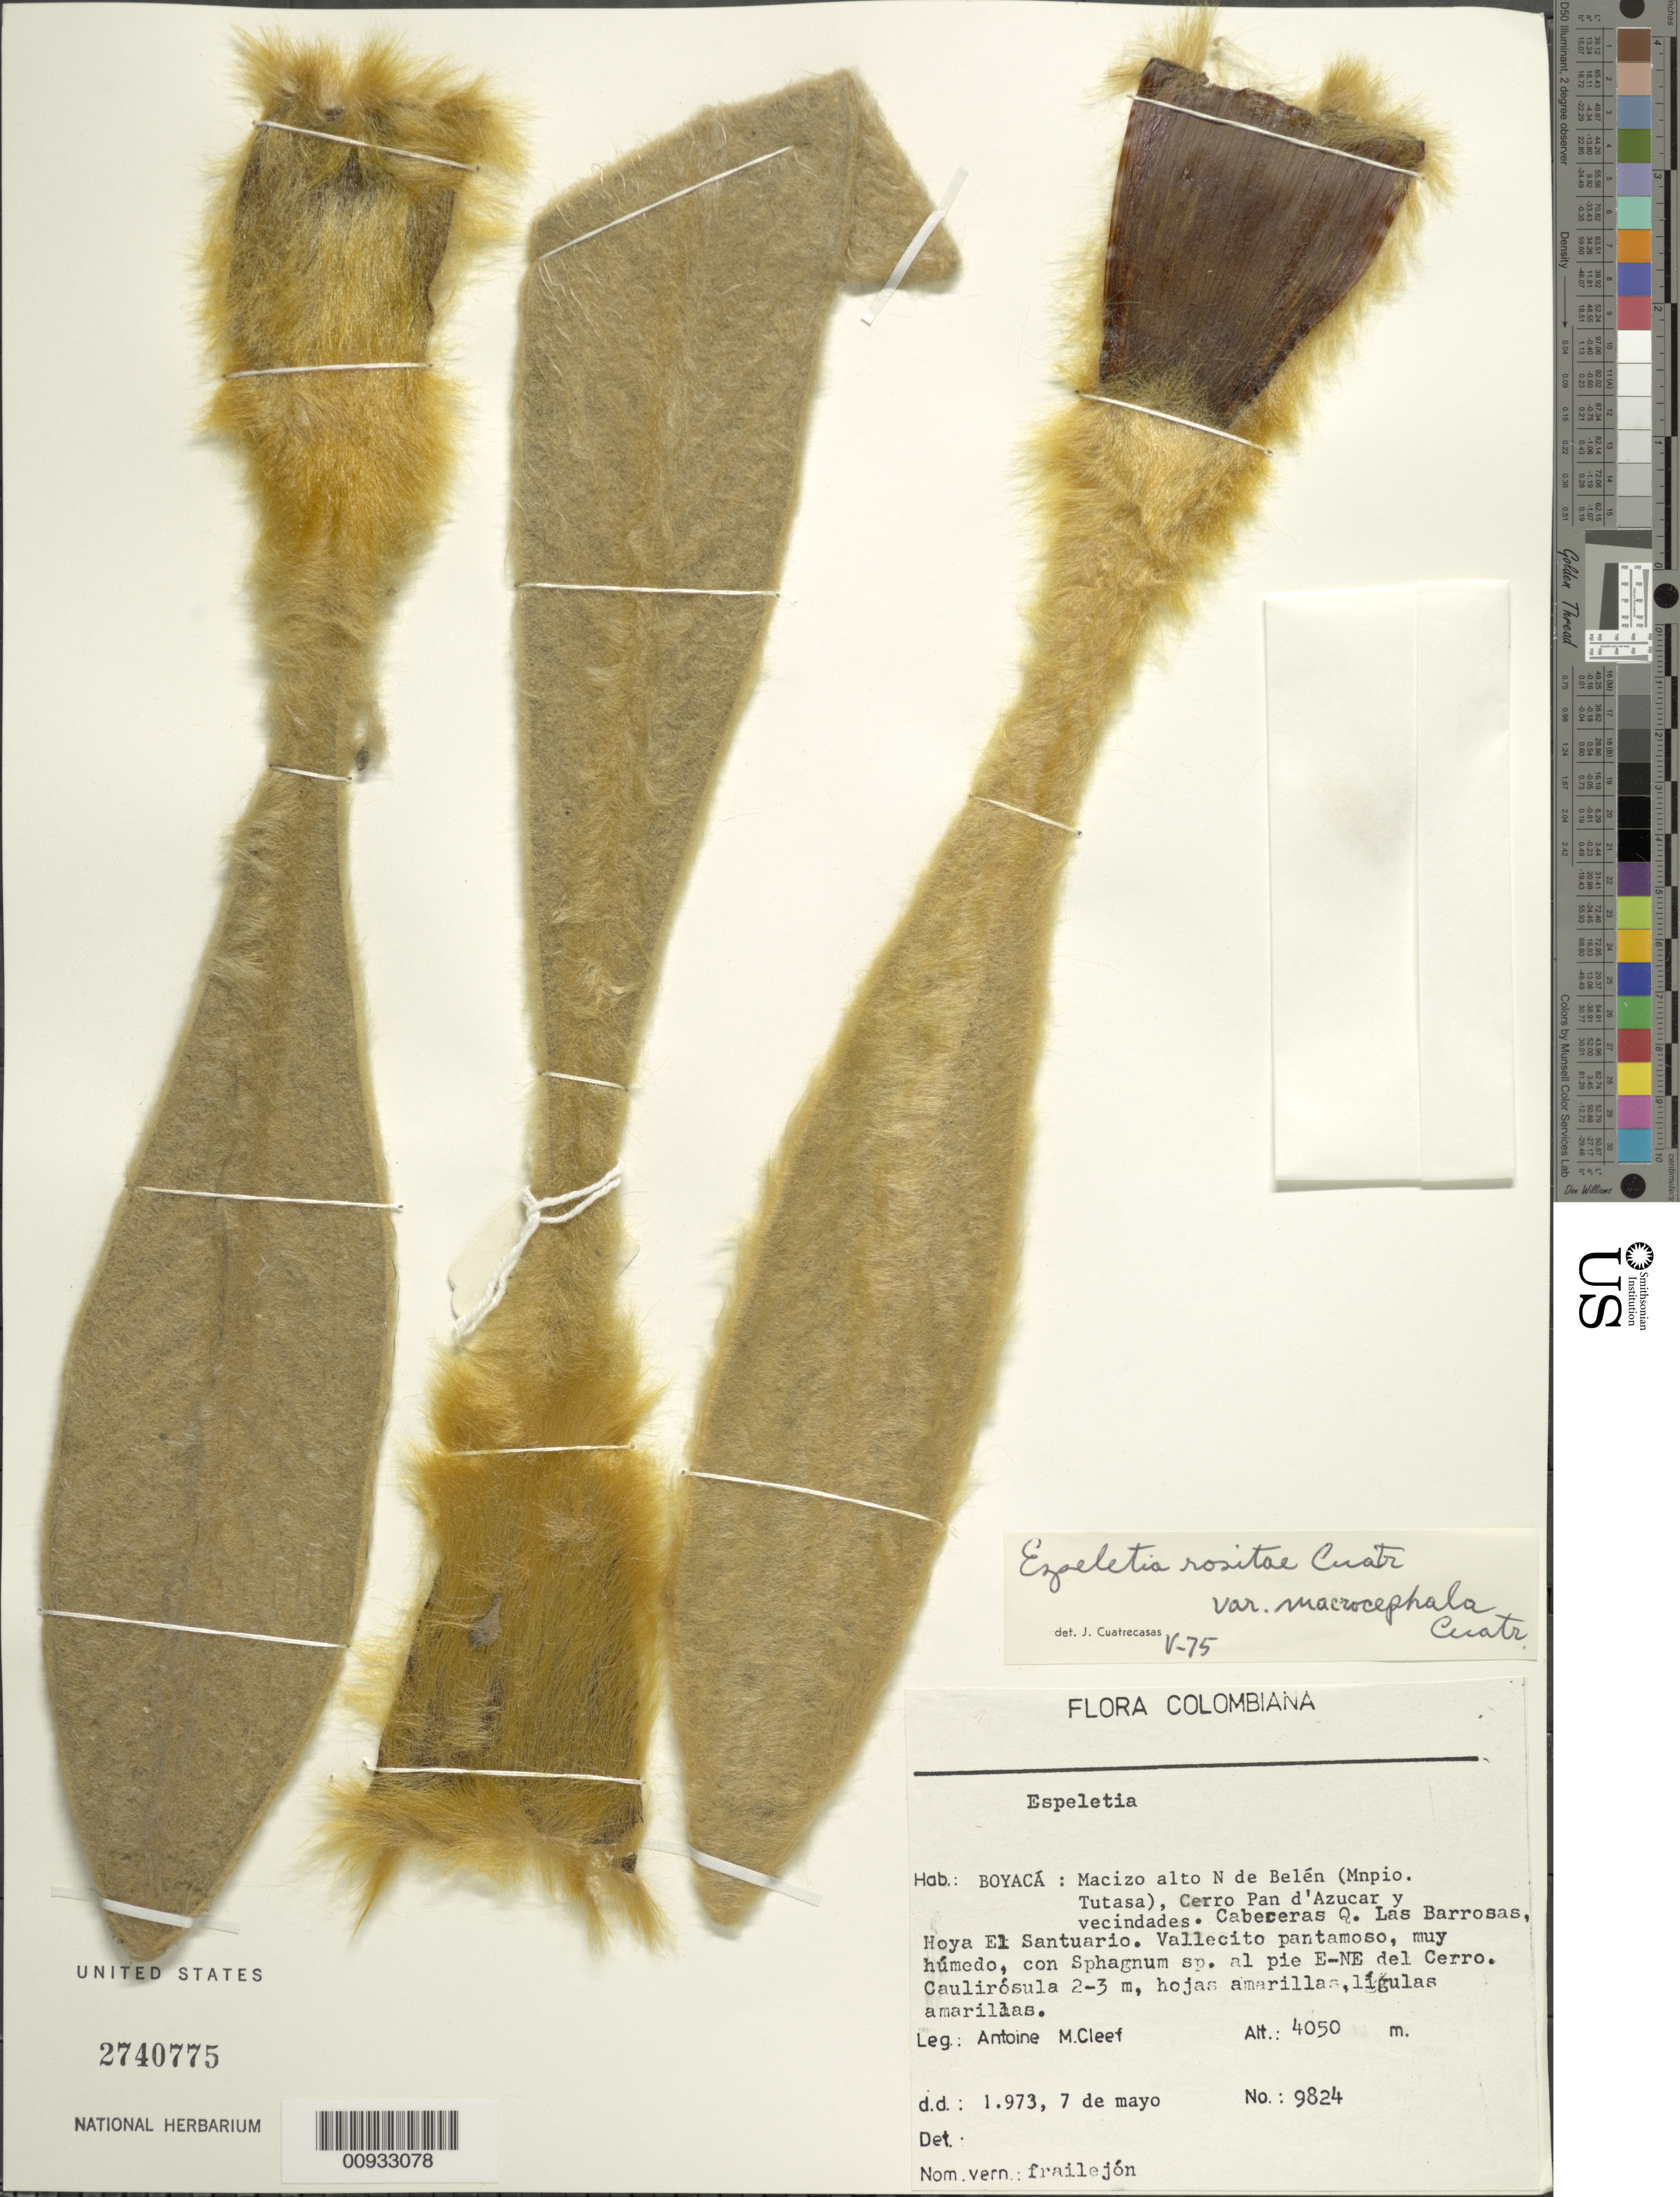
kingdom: Plantae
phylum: Tracheophyta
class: Magnoliopsida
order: Asterales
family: Asteraceae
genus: Espeletia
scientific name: Espeletia rositae subsp. macrocephala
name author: (Cuatrec.) Cuatrec.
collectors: A. M. Cleef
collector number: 9824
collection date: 1973-05-07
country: Colombia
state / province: Boyacá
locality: Macizo alto N de Belen (Mnpio. Tutasa), Cerro Pan d'Azucar y vecindades, Cabeceras Q. Las Barrosas, Hoya El Santuario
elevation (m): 4050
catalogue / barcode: US 2740775